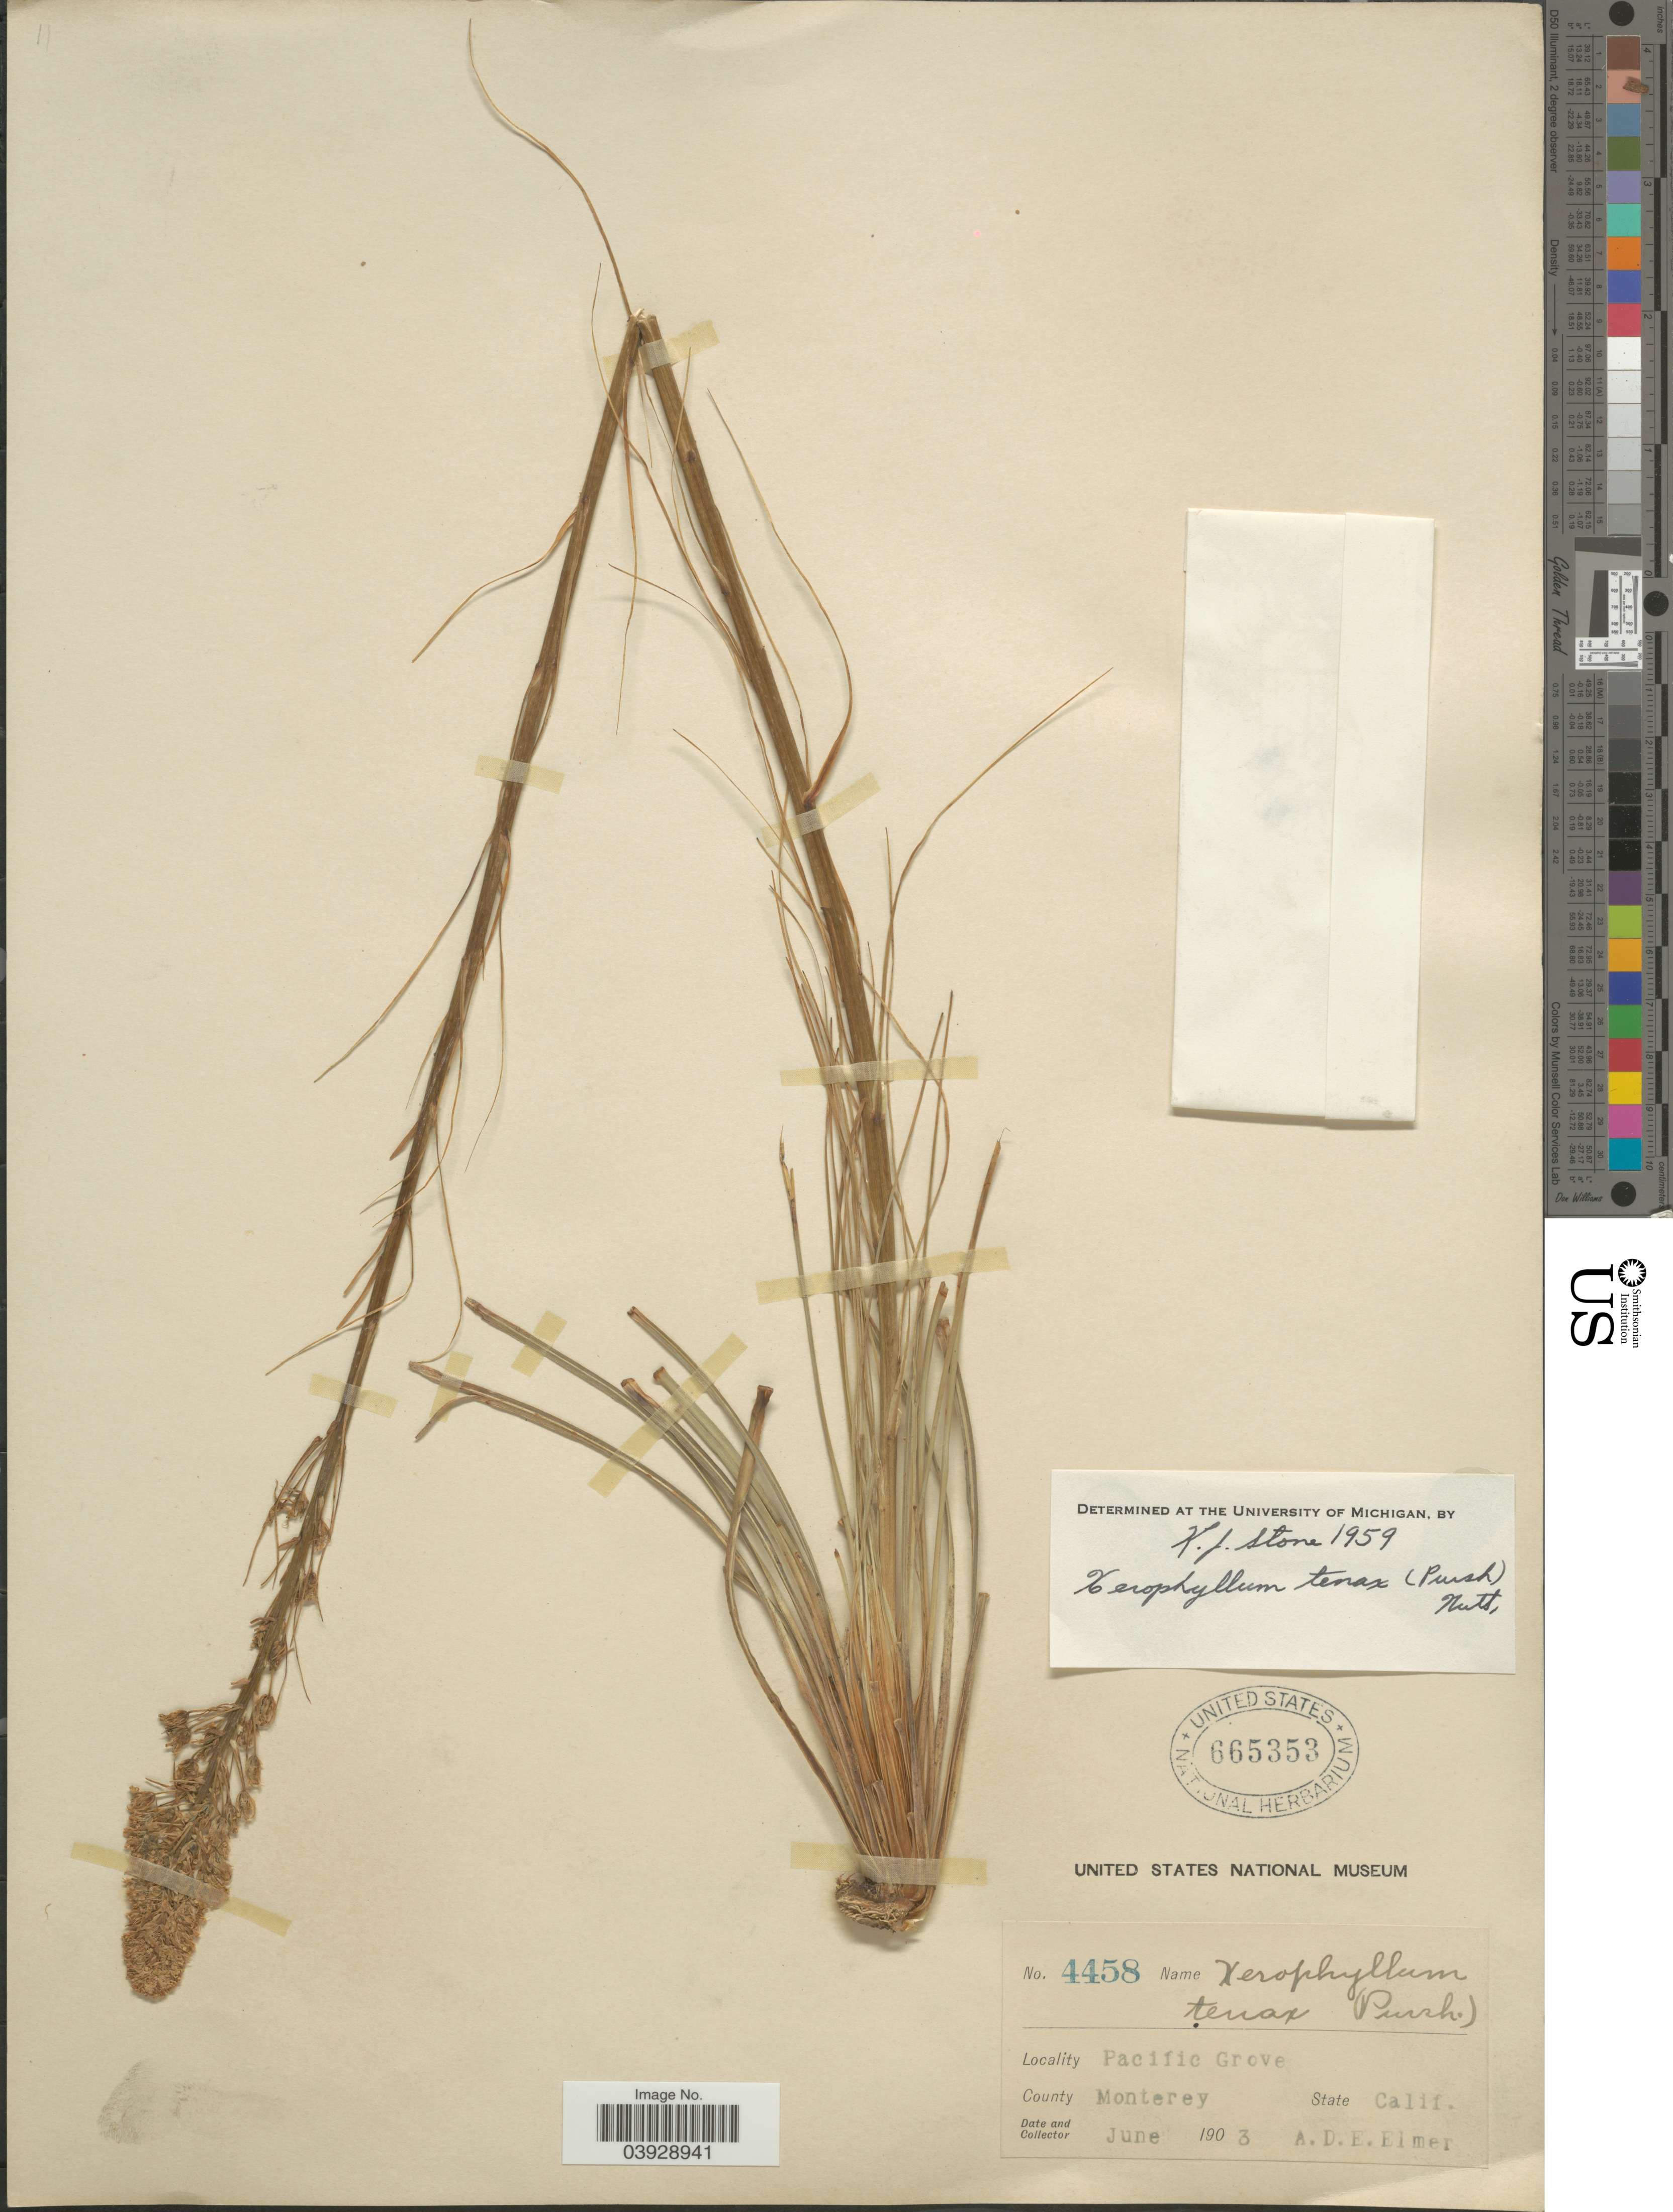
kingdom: Plantae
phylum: Tracheophyta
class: Liliopsida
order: Liliales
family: Melanthiaceae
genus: Xerophyllum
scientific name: Xerophyllum tenax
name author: (Pursh) Nutt.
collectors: A. D. E. Elmer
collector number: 4458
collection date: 1903-06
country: United States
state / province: California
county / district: Monterey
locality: Pacific Grove. County Monterey.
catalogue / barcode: US 665353